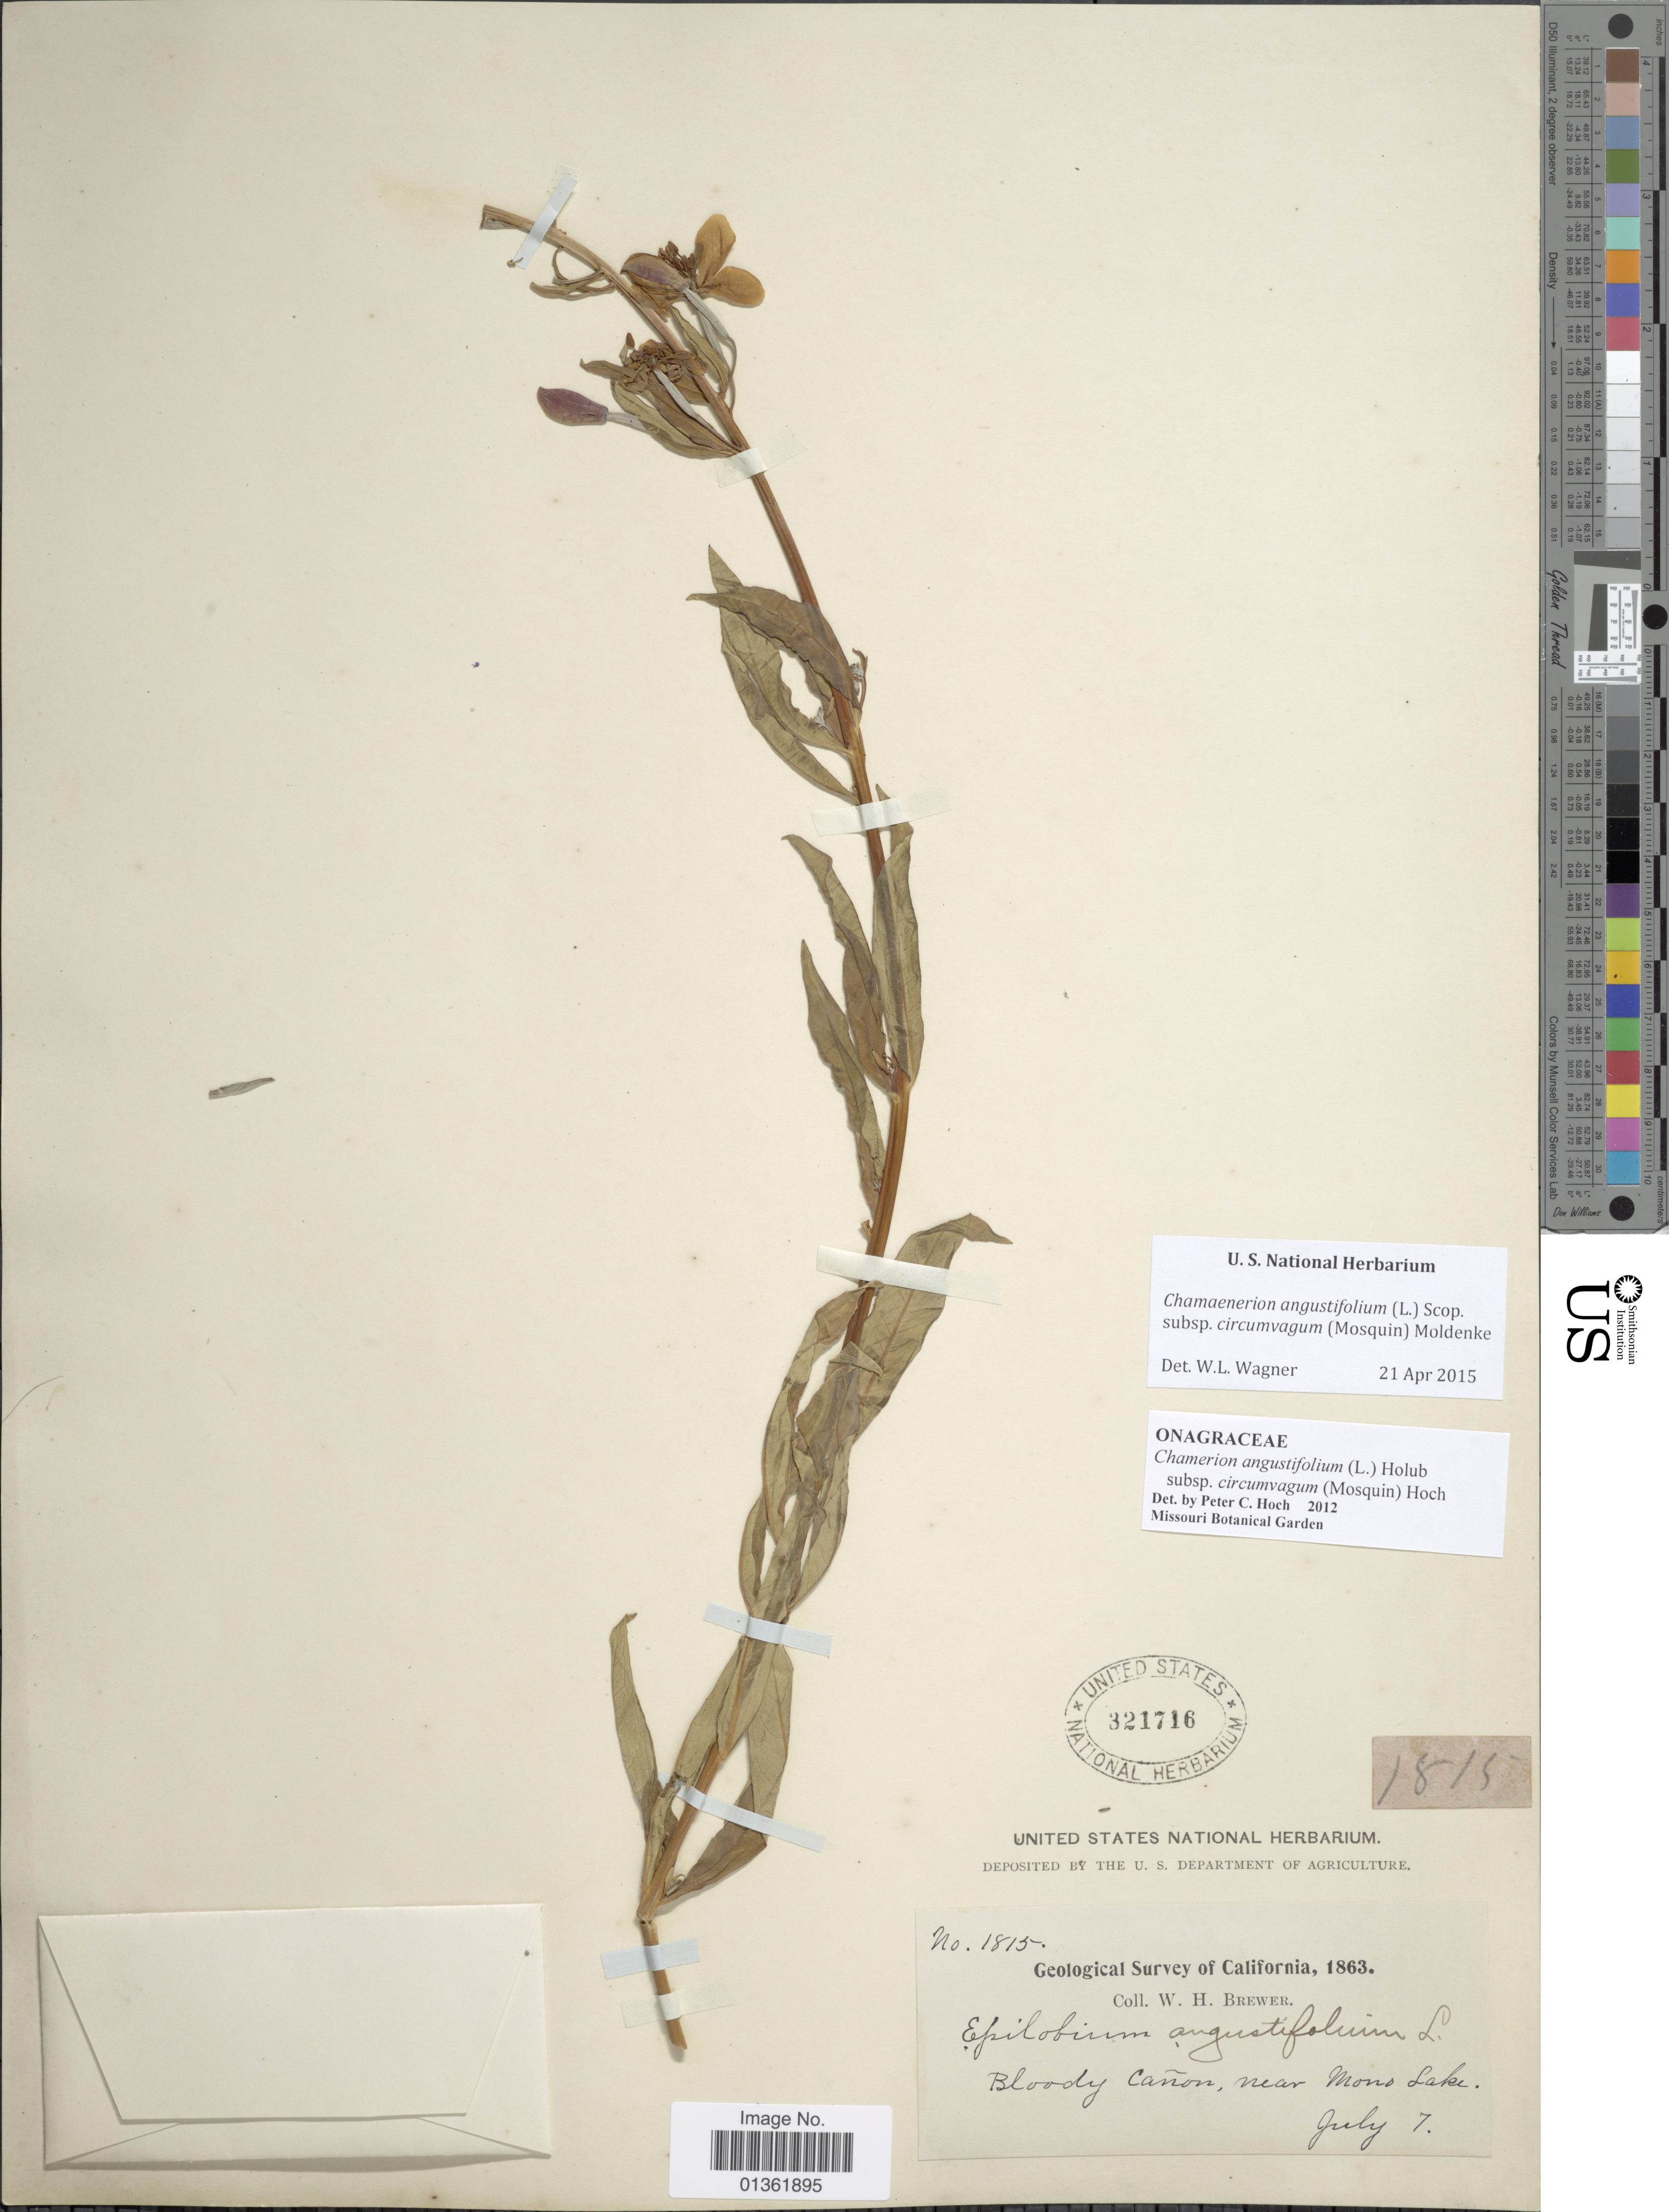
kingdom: Plantae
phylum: Tracheophyta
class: Magnoliopsida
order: Myrtales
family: Onagraceae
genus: Chamaenerion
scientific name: Chamaenerion angustifolium subsp. circumvagum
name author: (Mosquin) Moldenke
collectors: W. H. Brewer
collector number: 1815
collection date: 1863-07-07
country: United States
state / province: California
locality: Bloody Cañon, near Mono Lake.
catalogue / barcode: US 321716